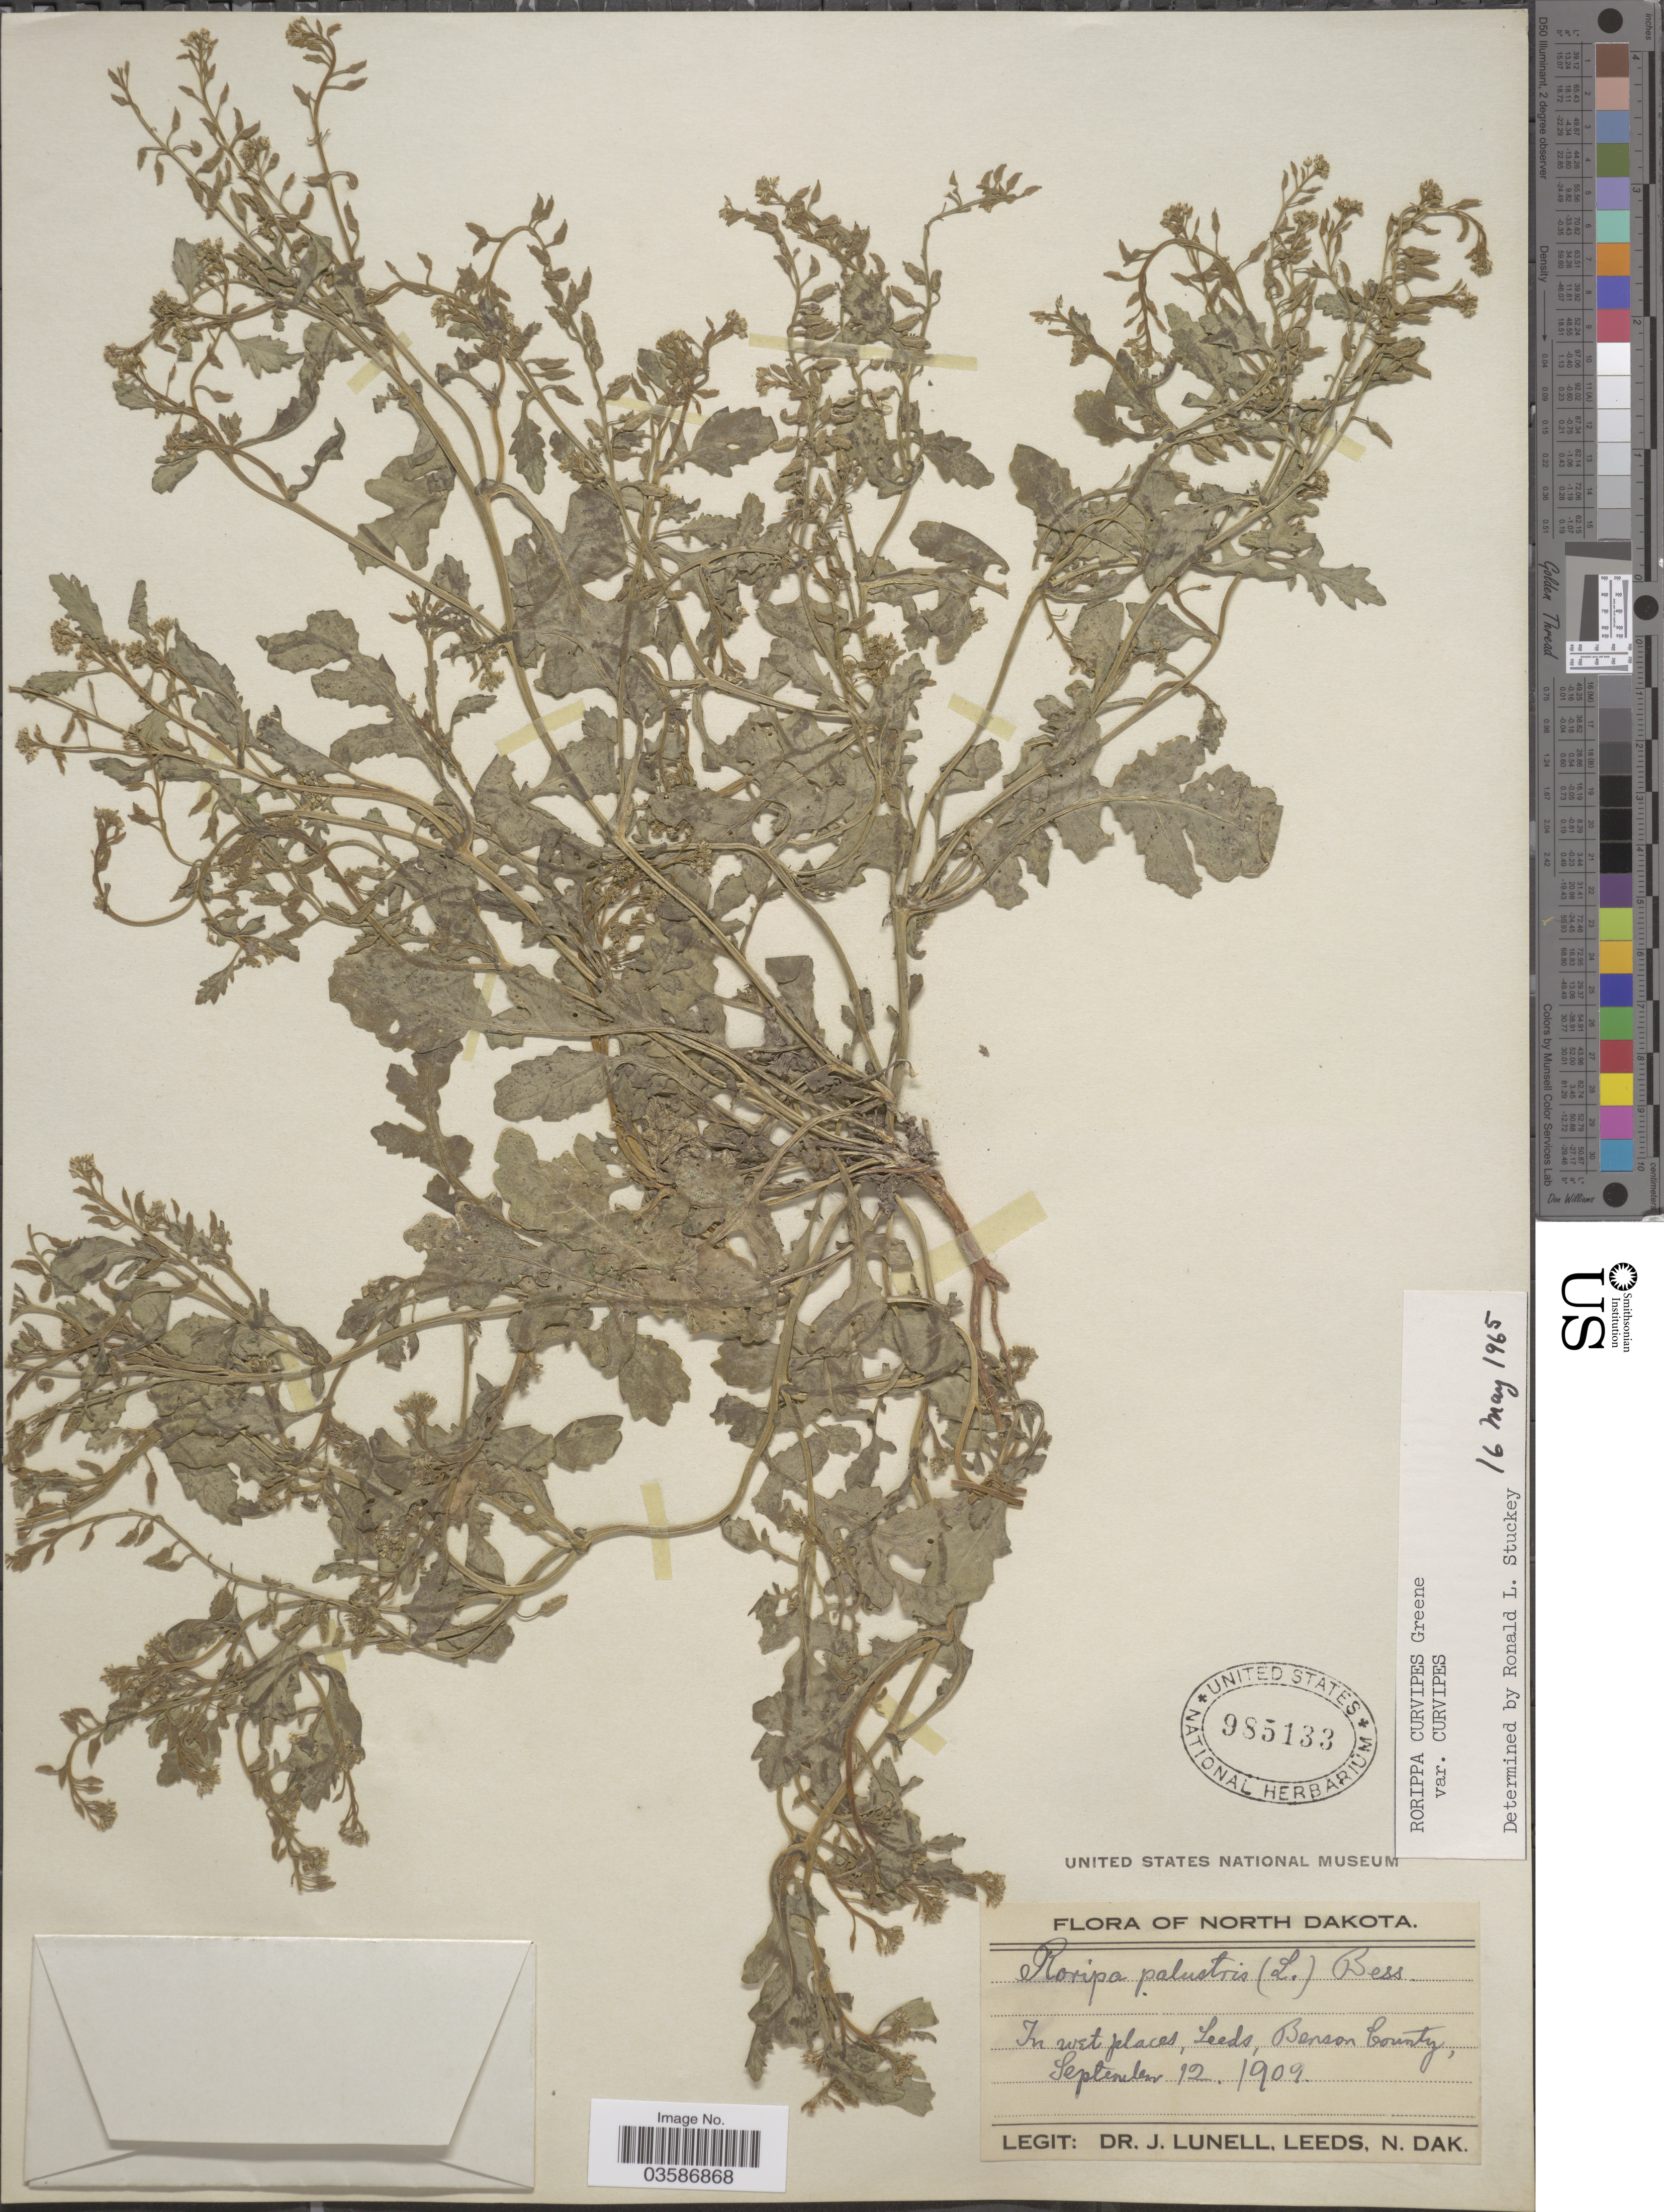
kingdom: Plantae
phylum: Tracheophyta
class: Magnoliopsida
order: Brassicales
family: Brassicaceae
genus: Rorippa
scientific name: Rorippa curvipes var. curvipes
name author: Greene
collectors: J. Lunell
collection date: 1909-09-12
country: United States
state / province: North Dakota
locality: In wet places, Leeds, Benson County.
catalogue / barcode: US 985133